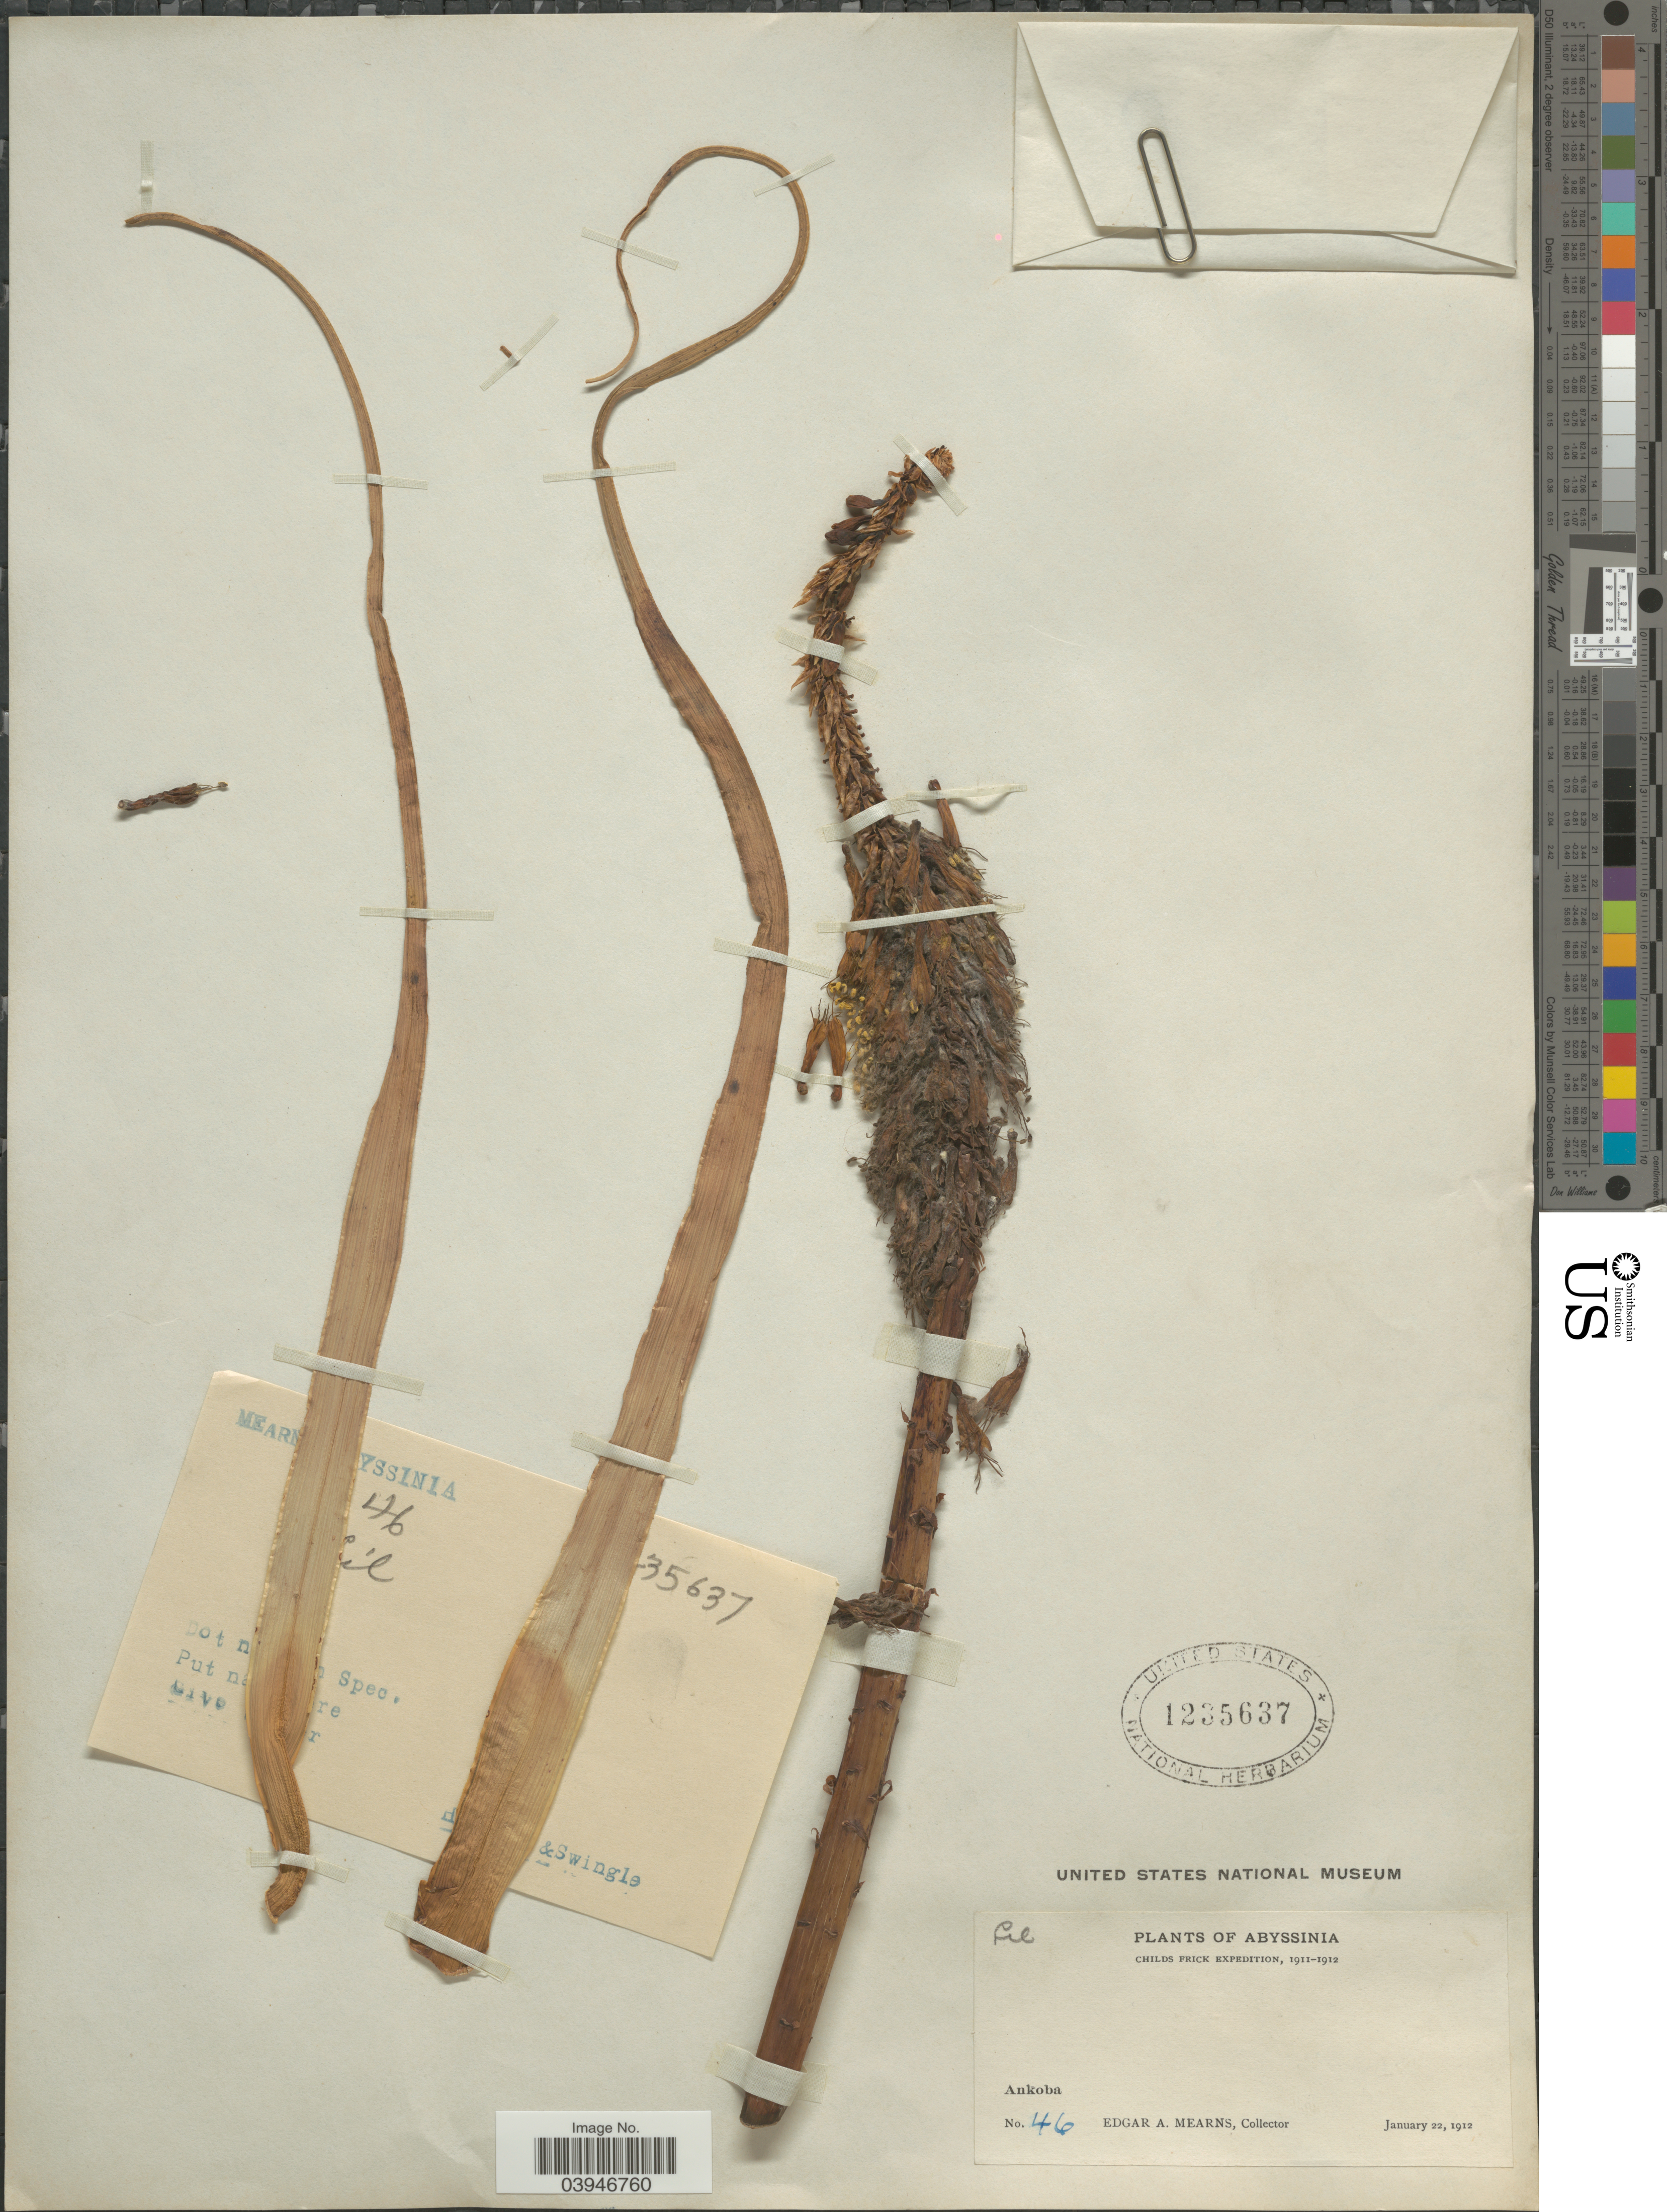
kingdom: Plantae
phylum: Tracheophyta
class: Liliopsida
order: Liliales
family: Liliaceae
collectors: E. A. Mearns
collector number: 46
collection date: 1912-01-22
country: Ethiopia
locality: Abyssinia. Ankoba.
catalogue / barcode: US 1235637